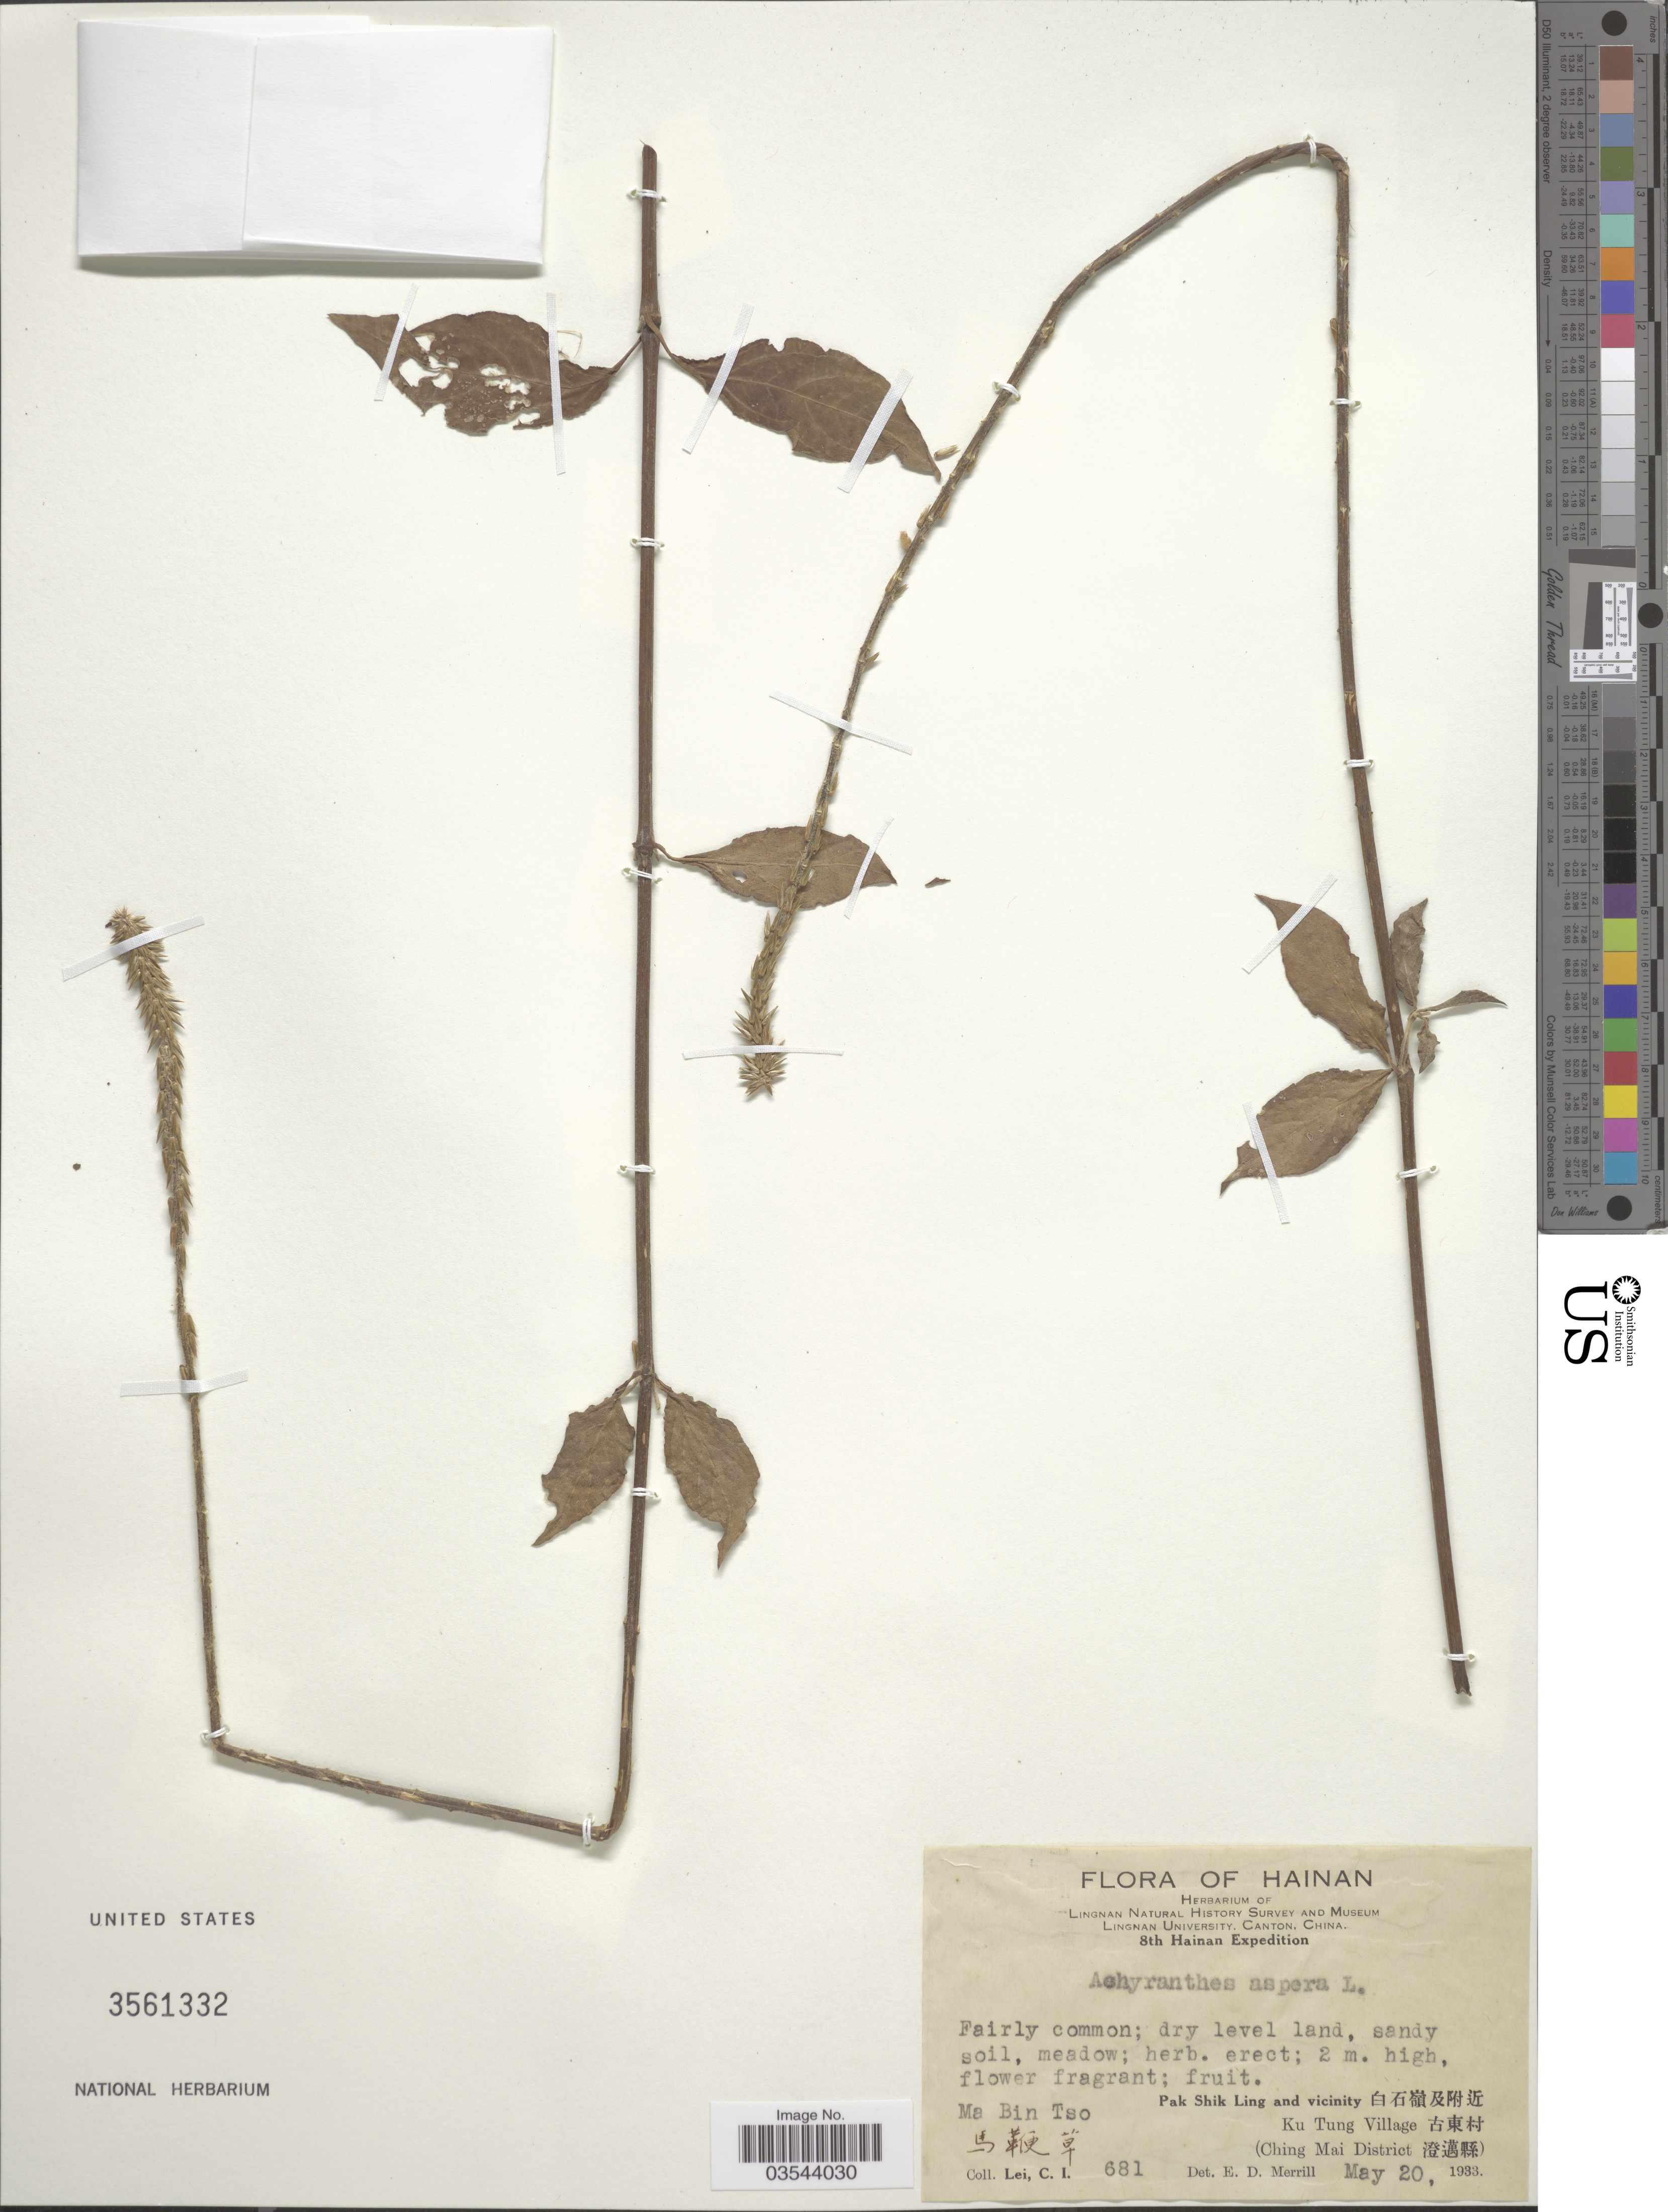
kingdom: Plantae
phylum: Tracheophyta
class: Magnoliopsida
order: Caryophyllales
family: Amaranthaceae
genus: Achyranthes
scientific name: Achyranthes aspera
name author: L.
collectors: C. I. Lei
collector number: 681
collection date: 1933-05-20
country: China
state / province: Hainan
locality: PakShikLing and Vicinity, Ku Tung Village, (Ching Mai District). Ma Bin Tso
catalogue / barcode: US 3561332